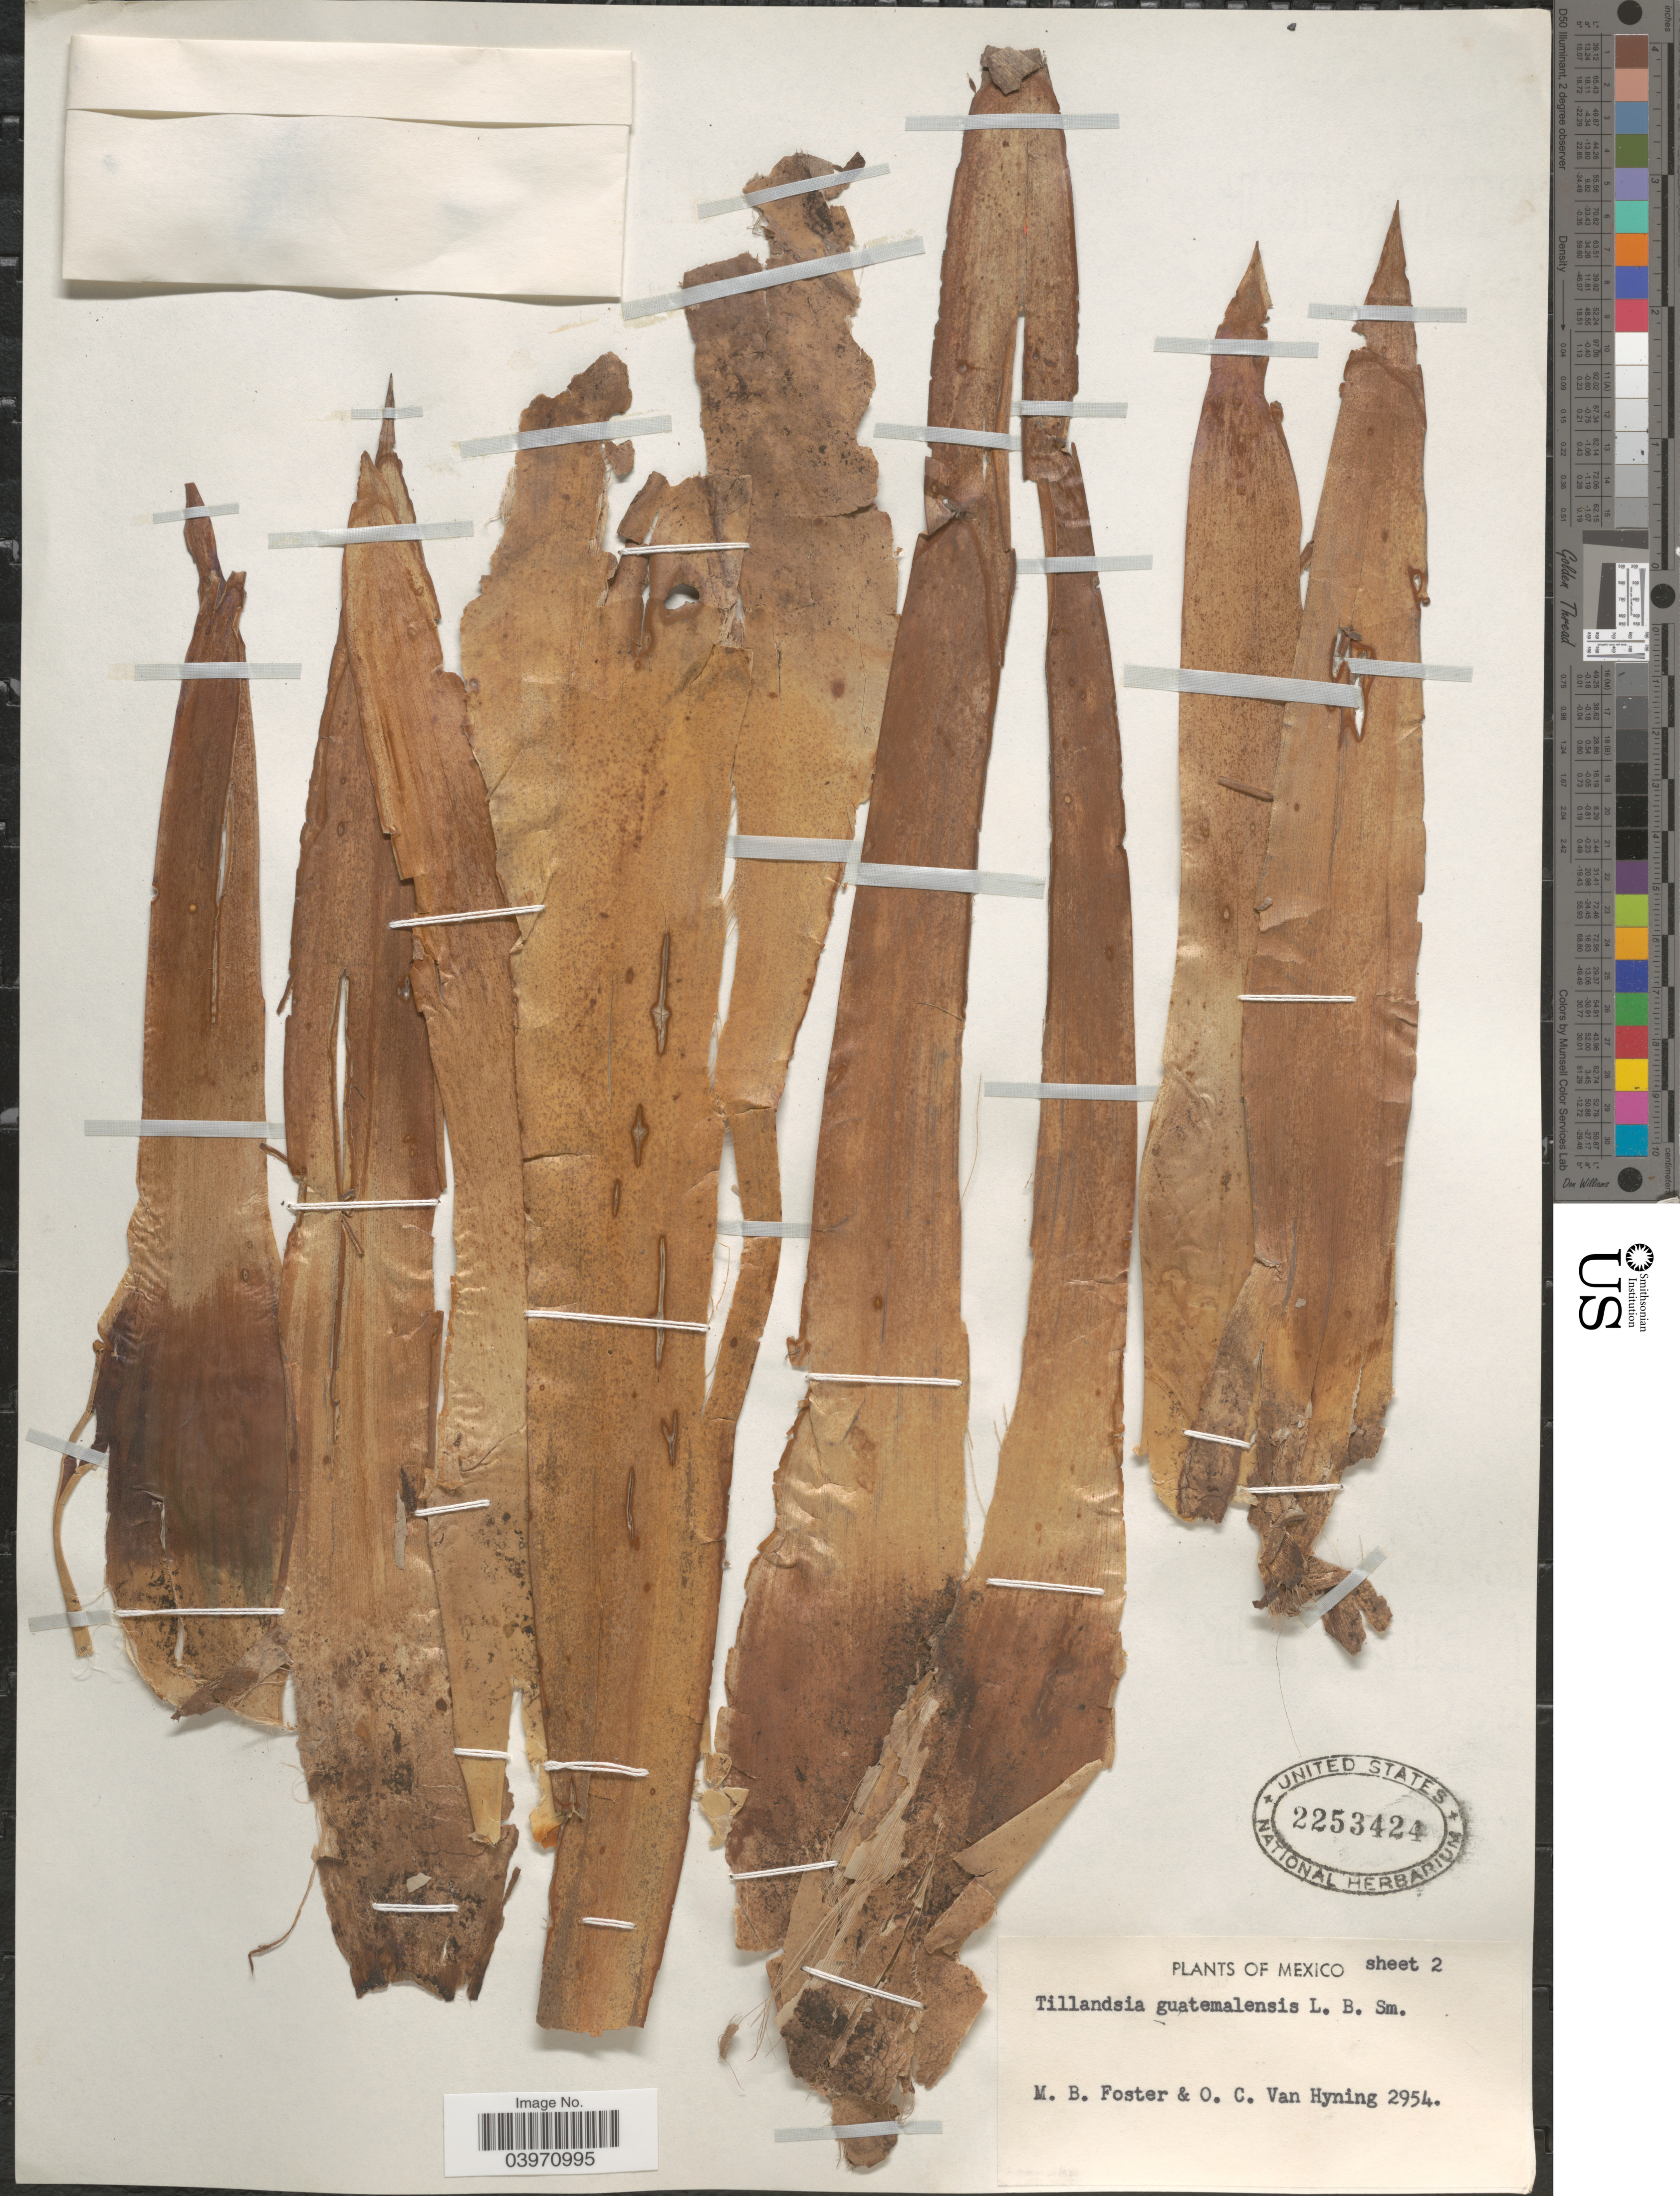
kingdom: Plantae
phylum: Tracheophyta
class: Liliopsida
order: Poales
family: Bromeliaceae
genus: Tillandsia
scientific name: Tillandsia guatemalensis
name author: L.B. Sm.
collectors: M. B. Foster & O. Van Hyning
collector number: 2954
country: Mexico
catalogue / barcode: US 2253424